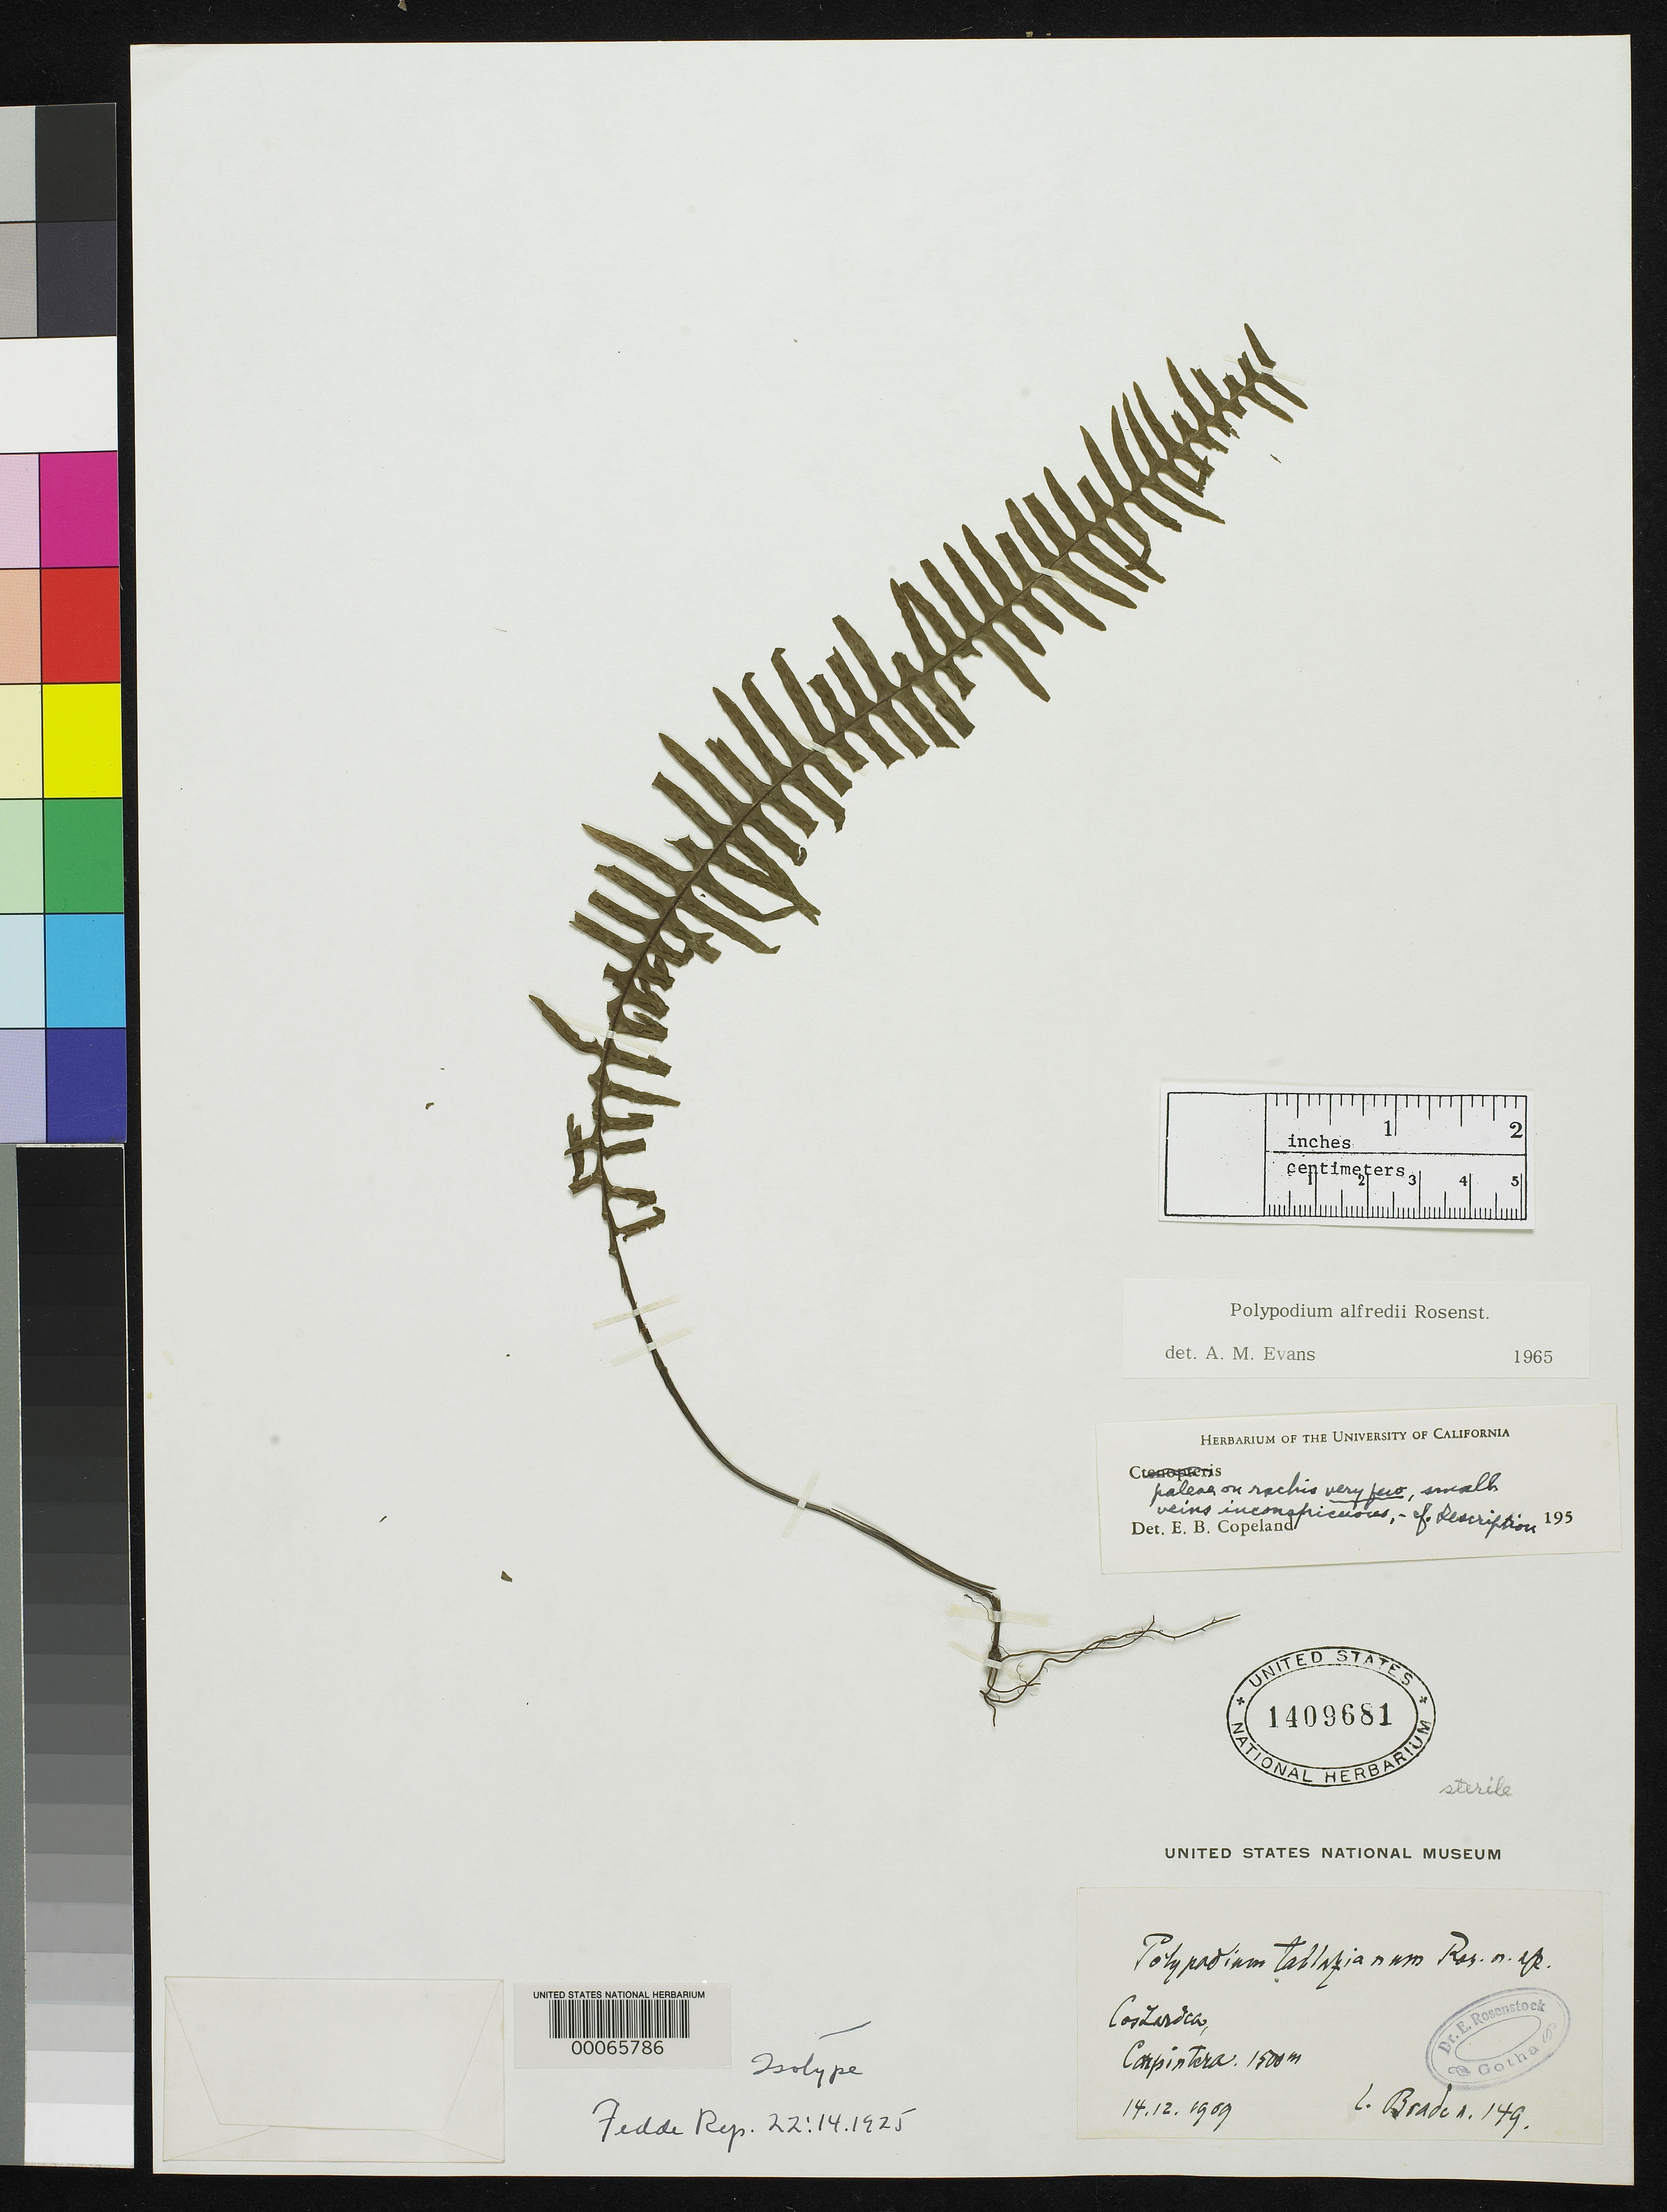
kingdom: Plantae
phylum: Tracheophyta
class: Polypodiopsida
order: Polypodiales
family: Polypodiaceae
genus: Polypodium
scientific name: Polypodium tablazianum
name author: Rosenst.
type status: Isosyntype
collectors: A. C. Brade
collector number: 149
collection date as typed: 14 Dec 1909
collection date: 1909-12-14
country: Costa Rica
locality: Carpintera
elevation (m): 1500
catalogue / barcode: US 1409681